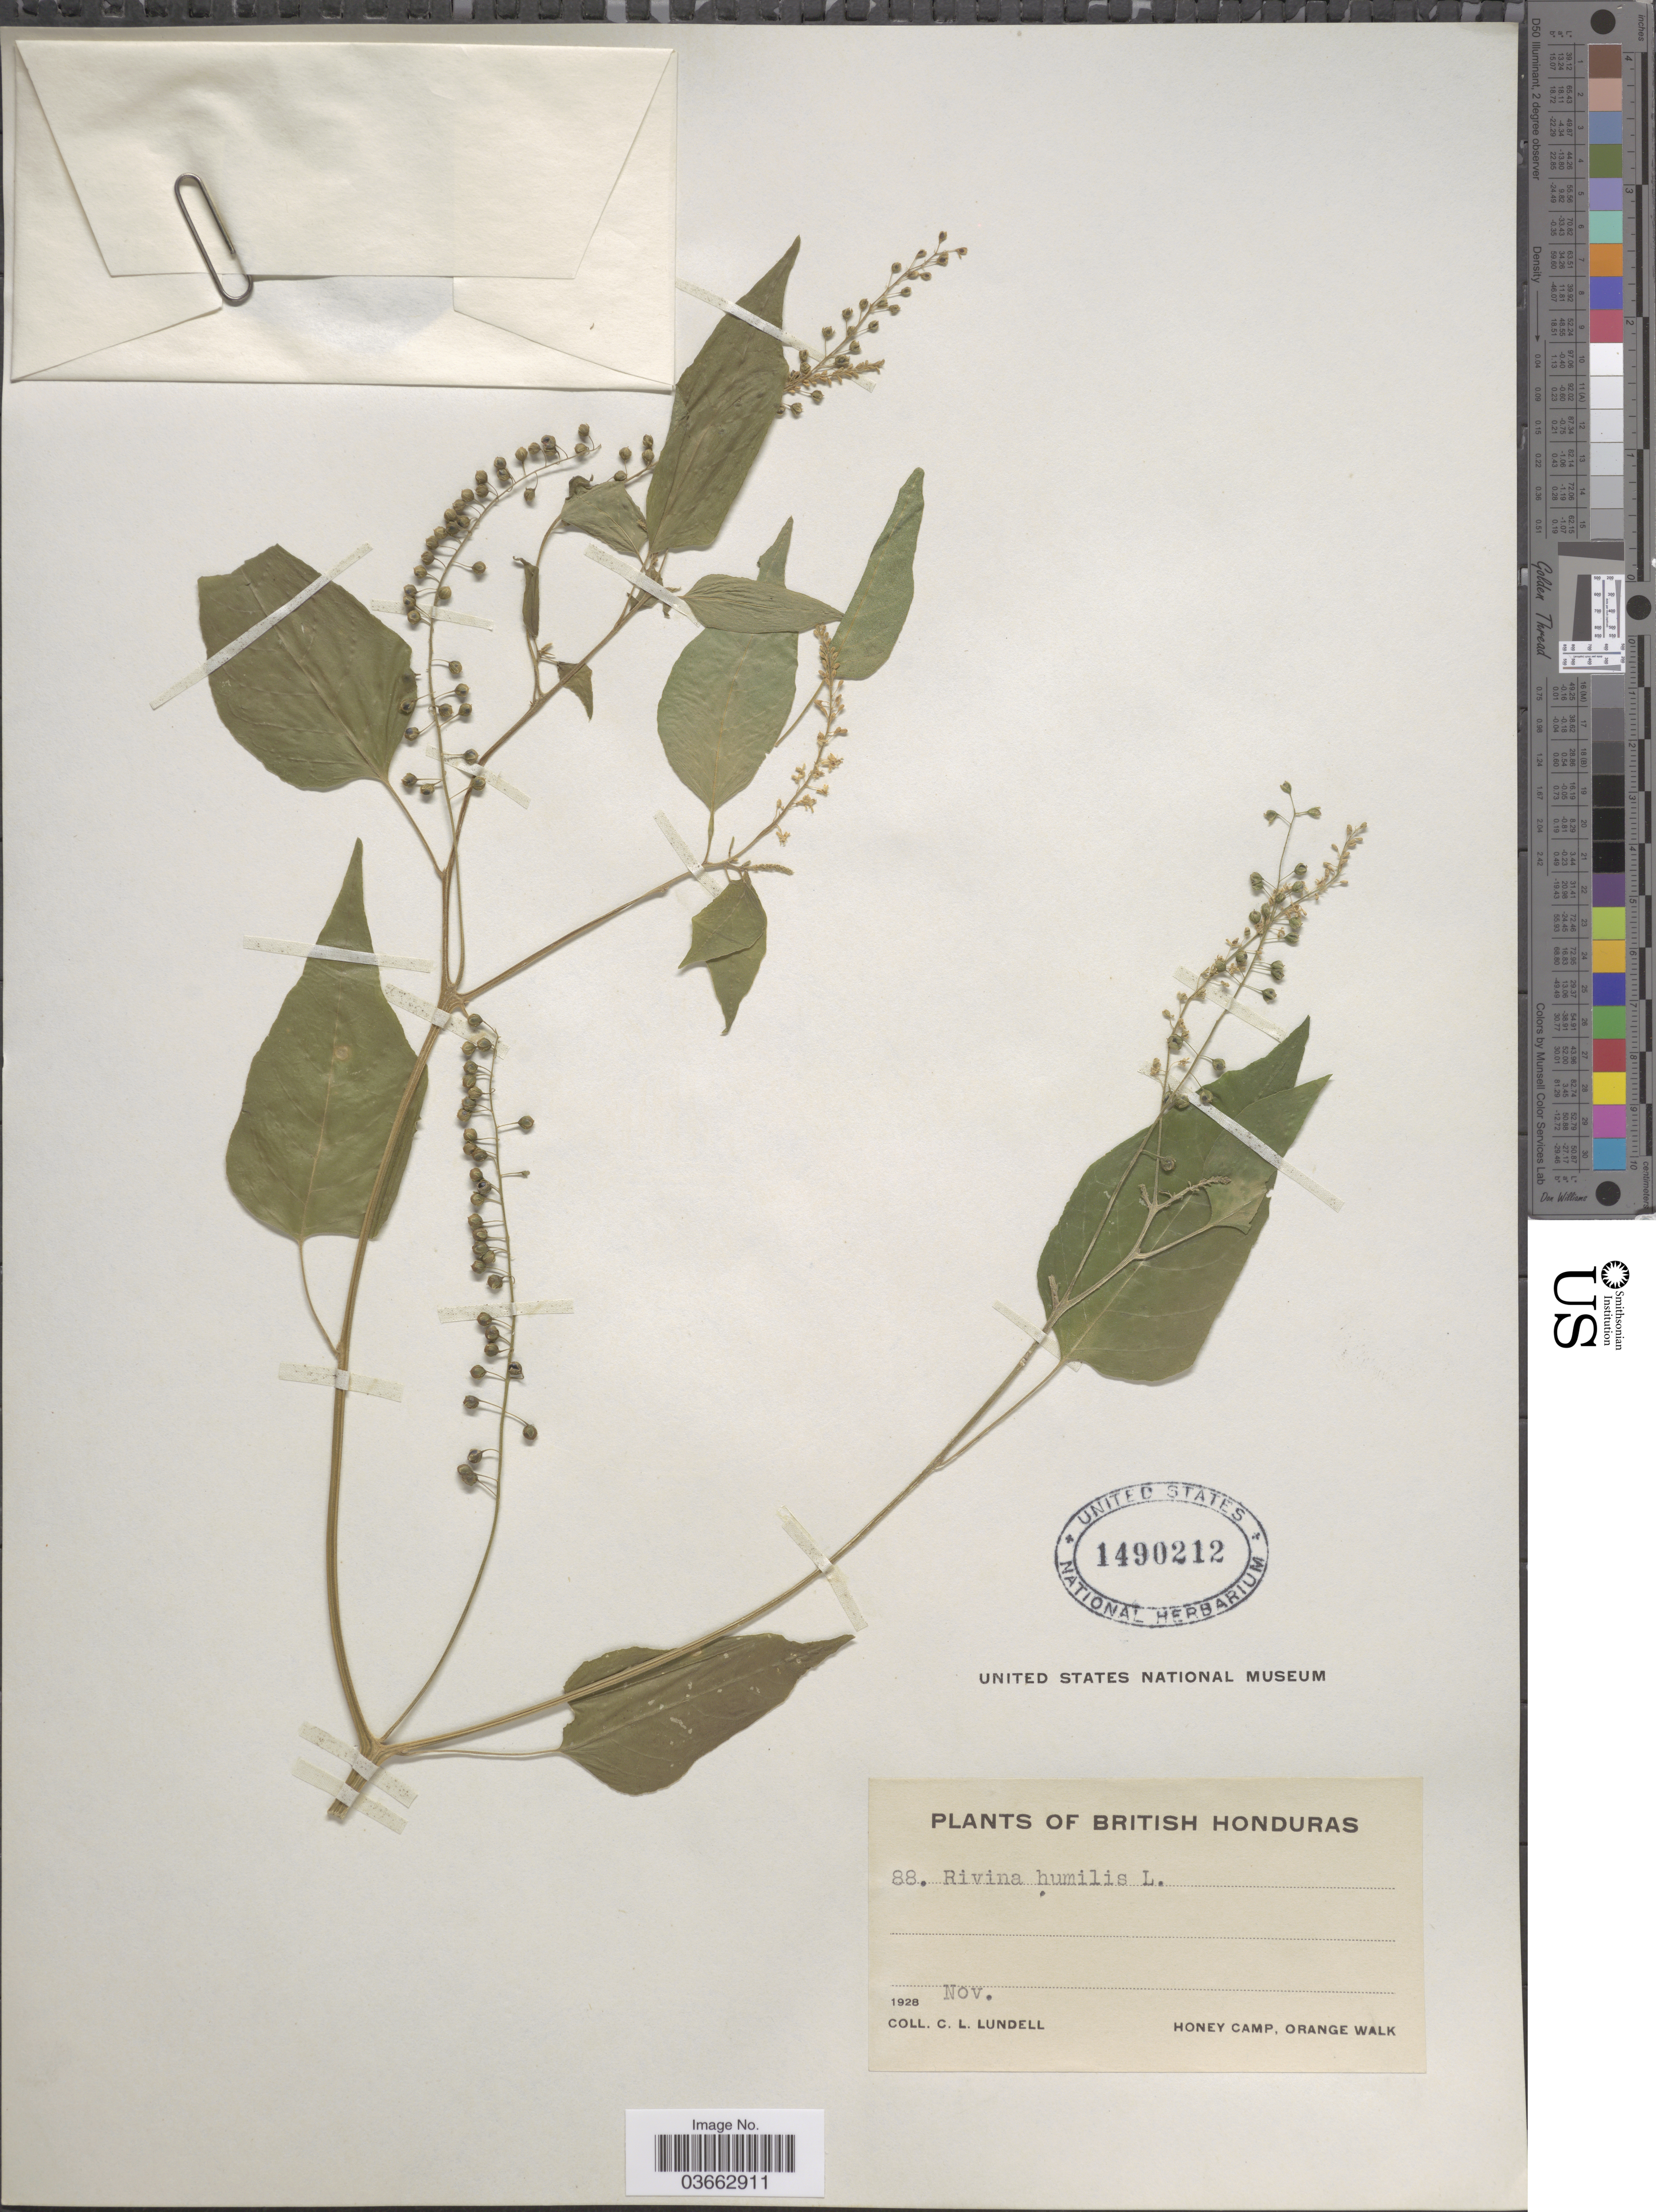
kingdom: Plantae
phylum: Tracheophyta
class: Magnoliopsida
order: Caryophyllales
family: Phytolaccaceae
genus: Rivina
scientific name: Rivina humilis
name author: L.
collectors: C. L. Lundell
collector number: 88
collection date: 1928-11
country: Belize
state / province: Orange Walk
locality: British Honduras. Honey Camp, Orange Walk.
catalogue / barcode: US 1490212